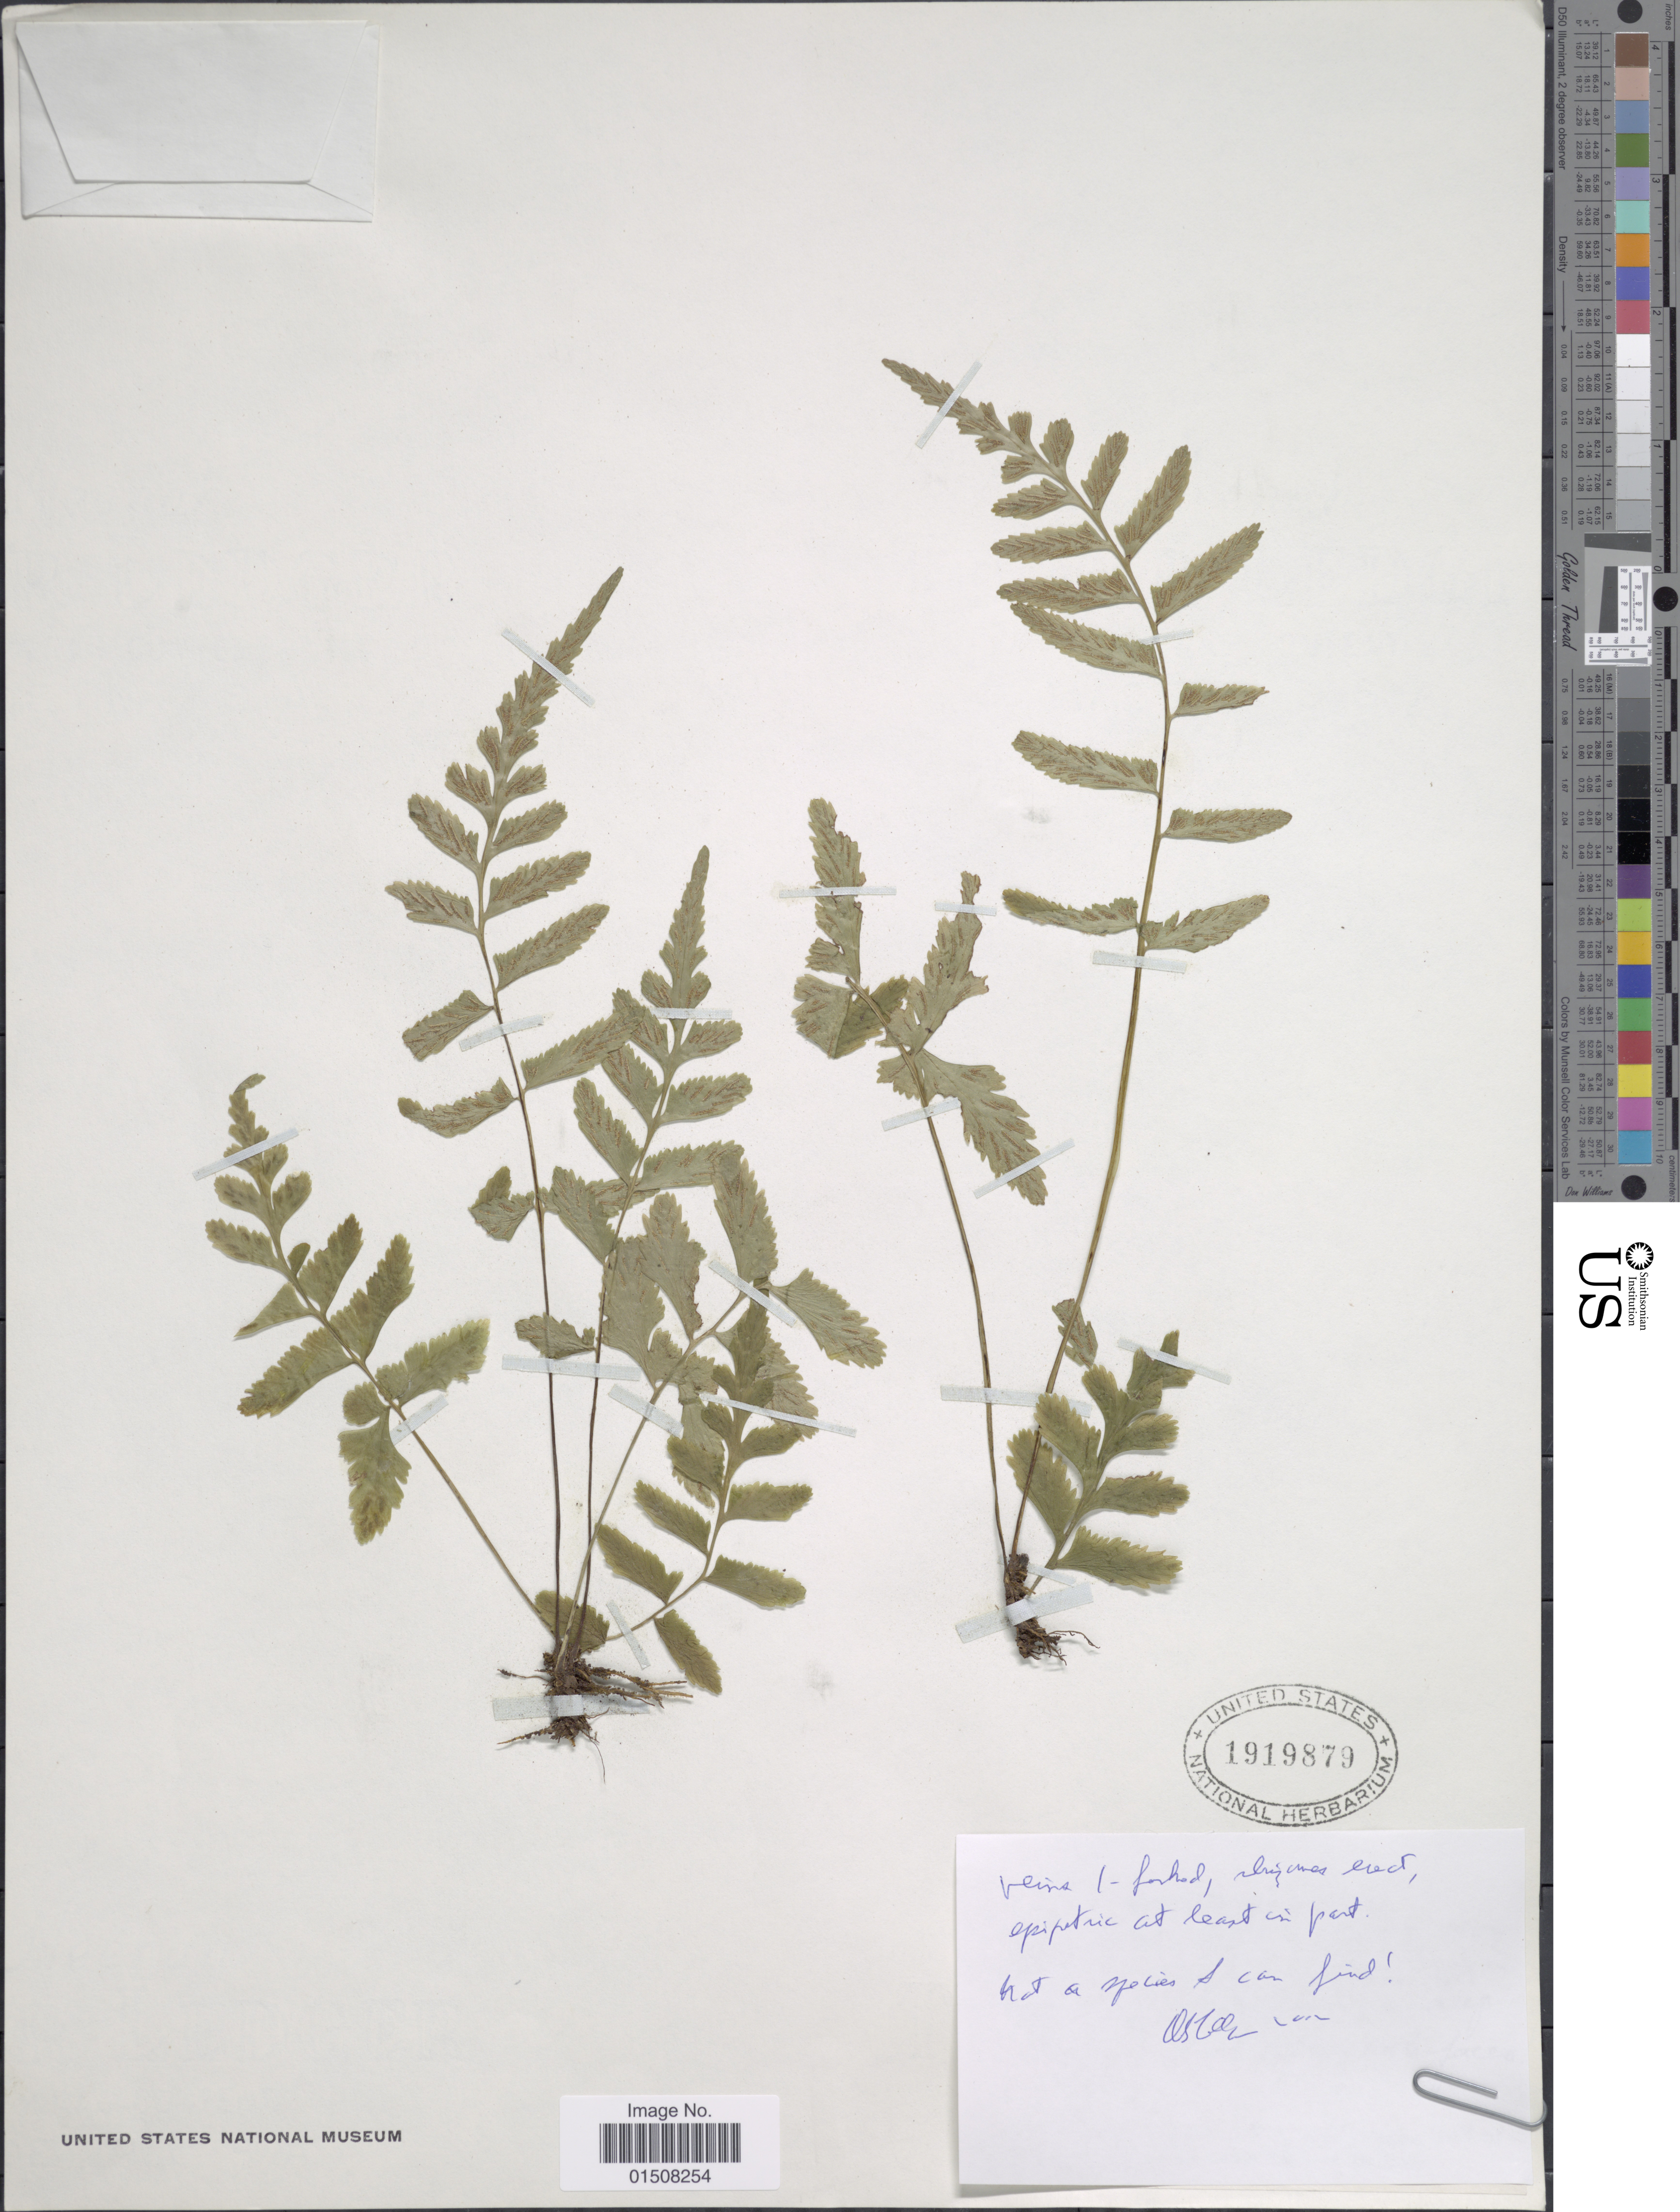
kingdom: Plantae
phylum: Tracheophyta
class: Polypodiopsida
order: Polypodiales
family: Aspleniaceae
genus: Asplenium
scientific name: Asplenium sp.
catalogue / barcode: US 1919879